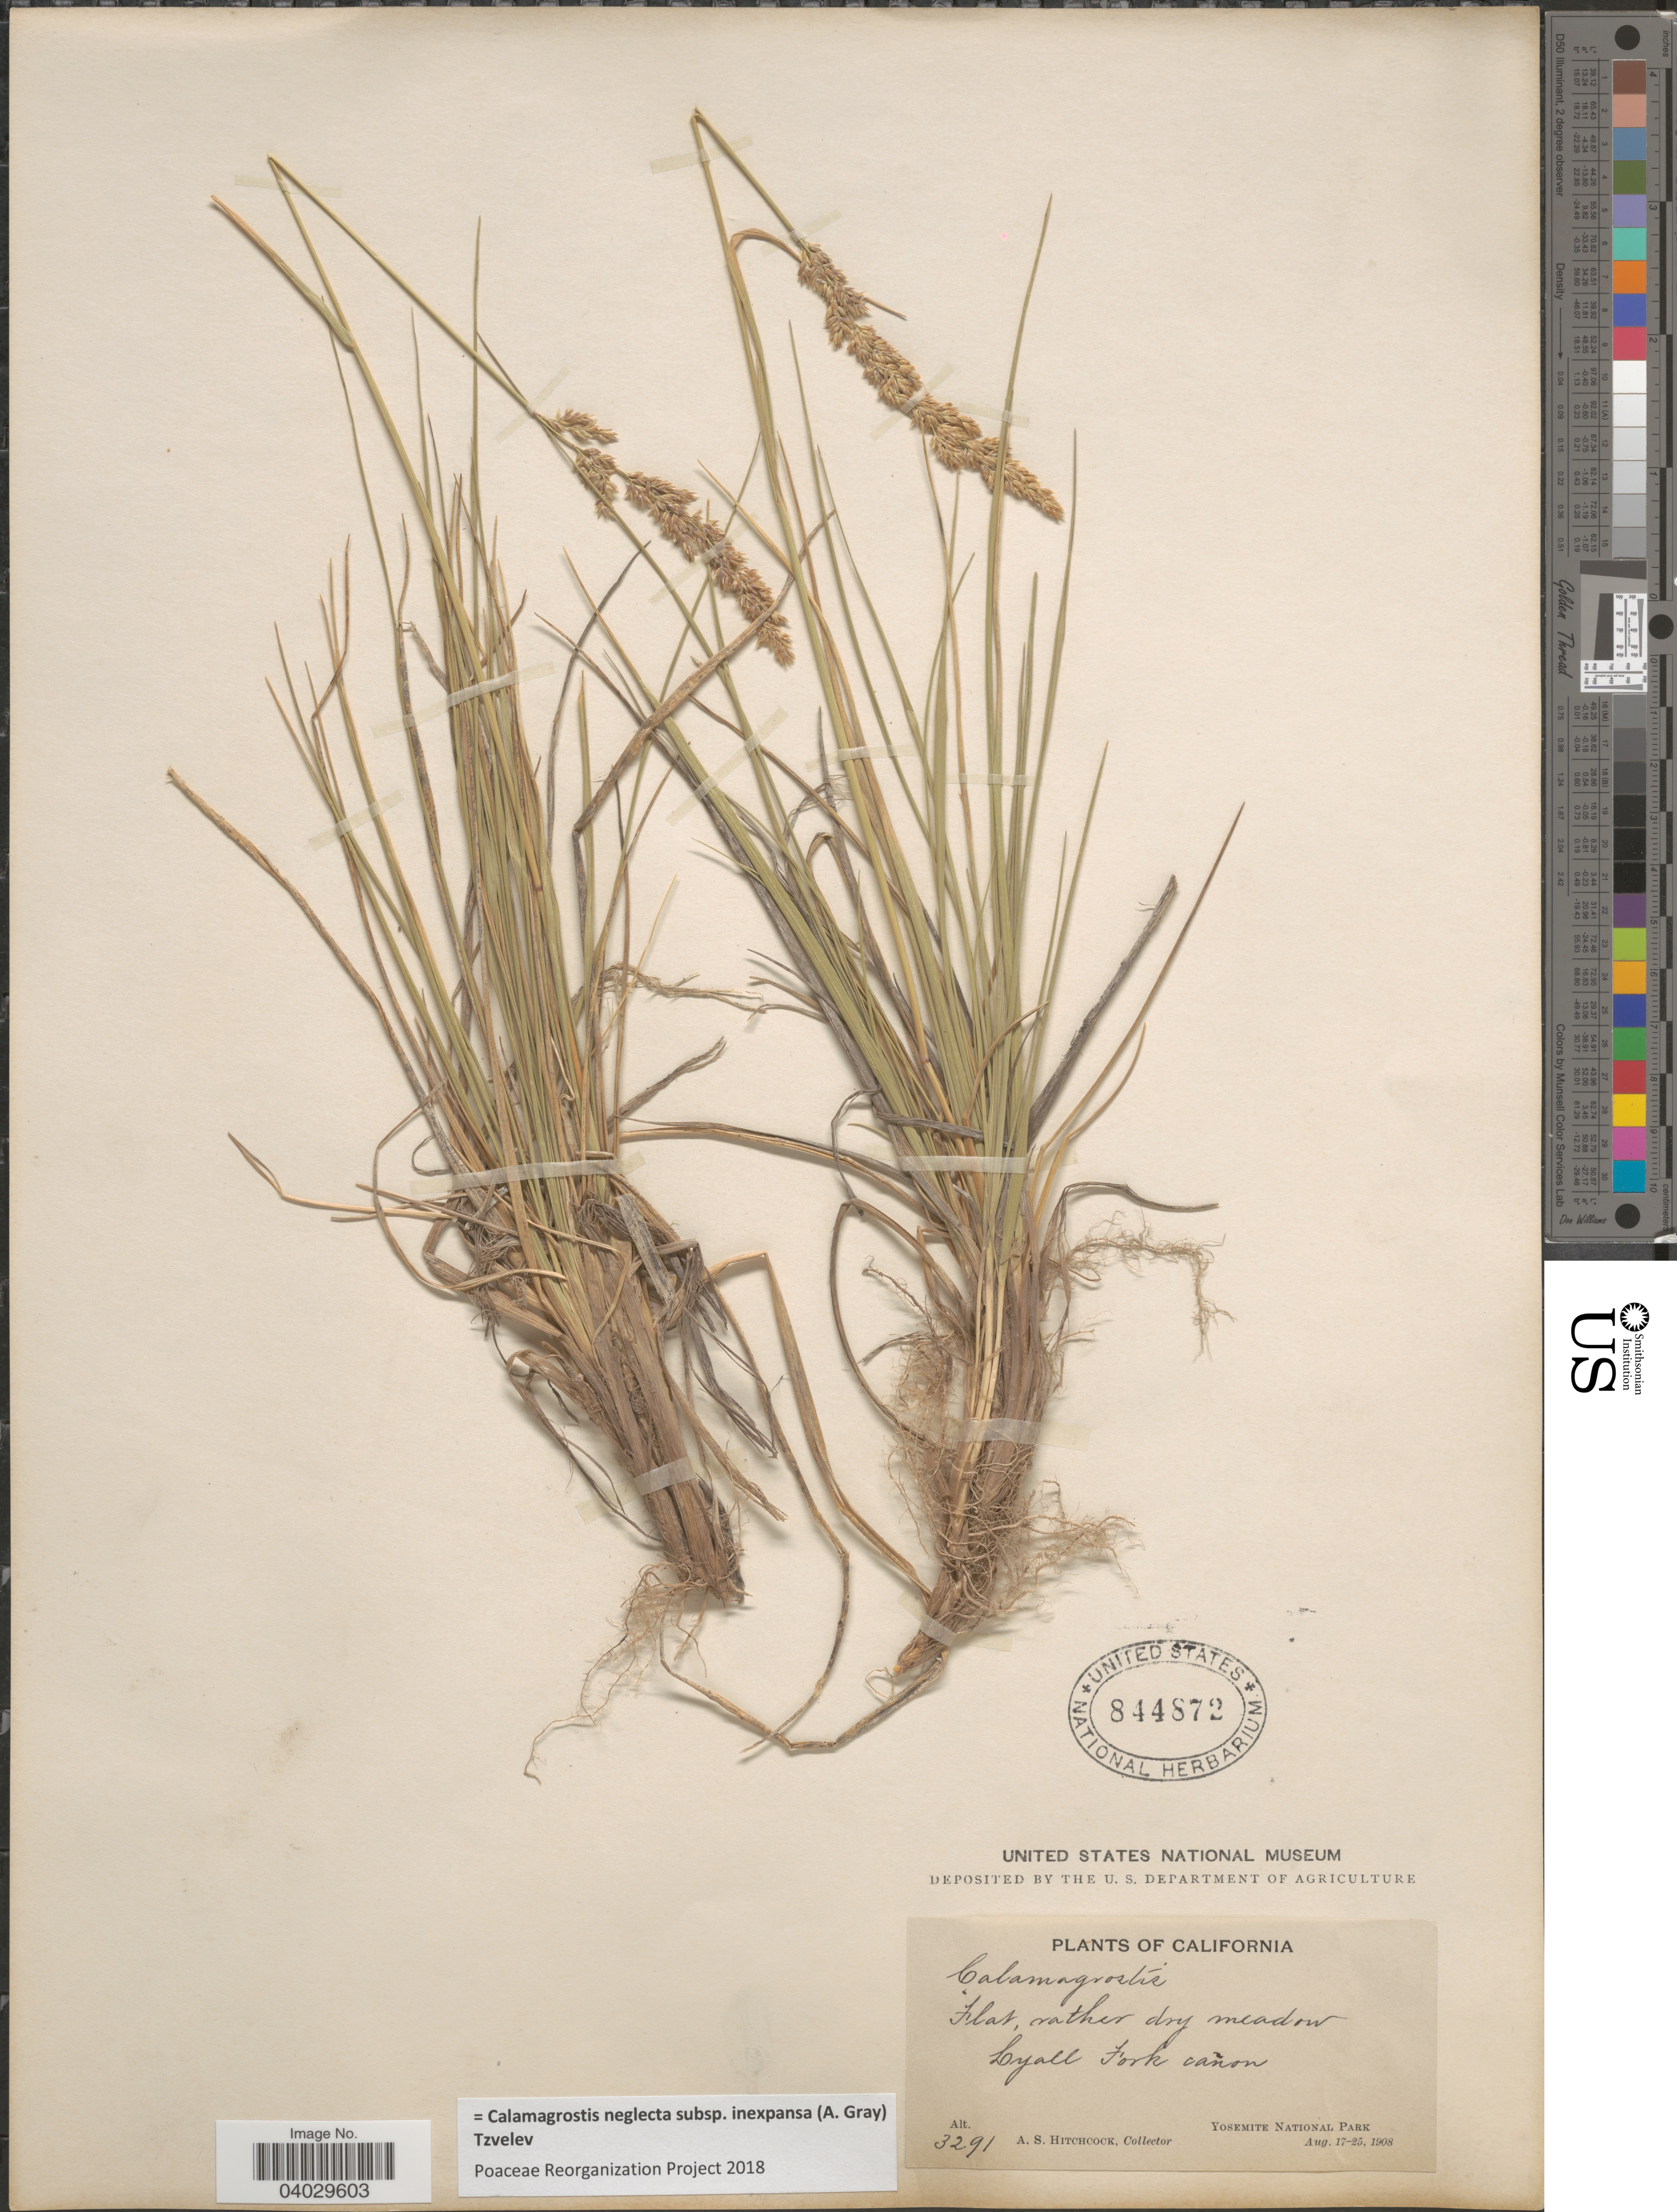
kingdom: Plantae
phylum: Tracheophyta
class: Liliopsida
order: Poales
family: Poaceae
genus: Calamagrostis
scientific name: Calamagrostis neglecta subsp. inexpansa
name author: (A. Gray) Tzvelev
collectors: A. S. Hitchcock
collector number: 3291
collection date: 1908-08-17/1908-08-25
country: United States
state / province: California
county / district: Mariposa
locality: Lyall Fork cañon. Yosemite National Park.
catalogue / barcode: US 844872